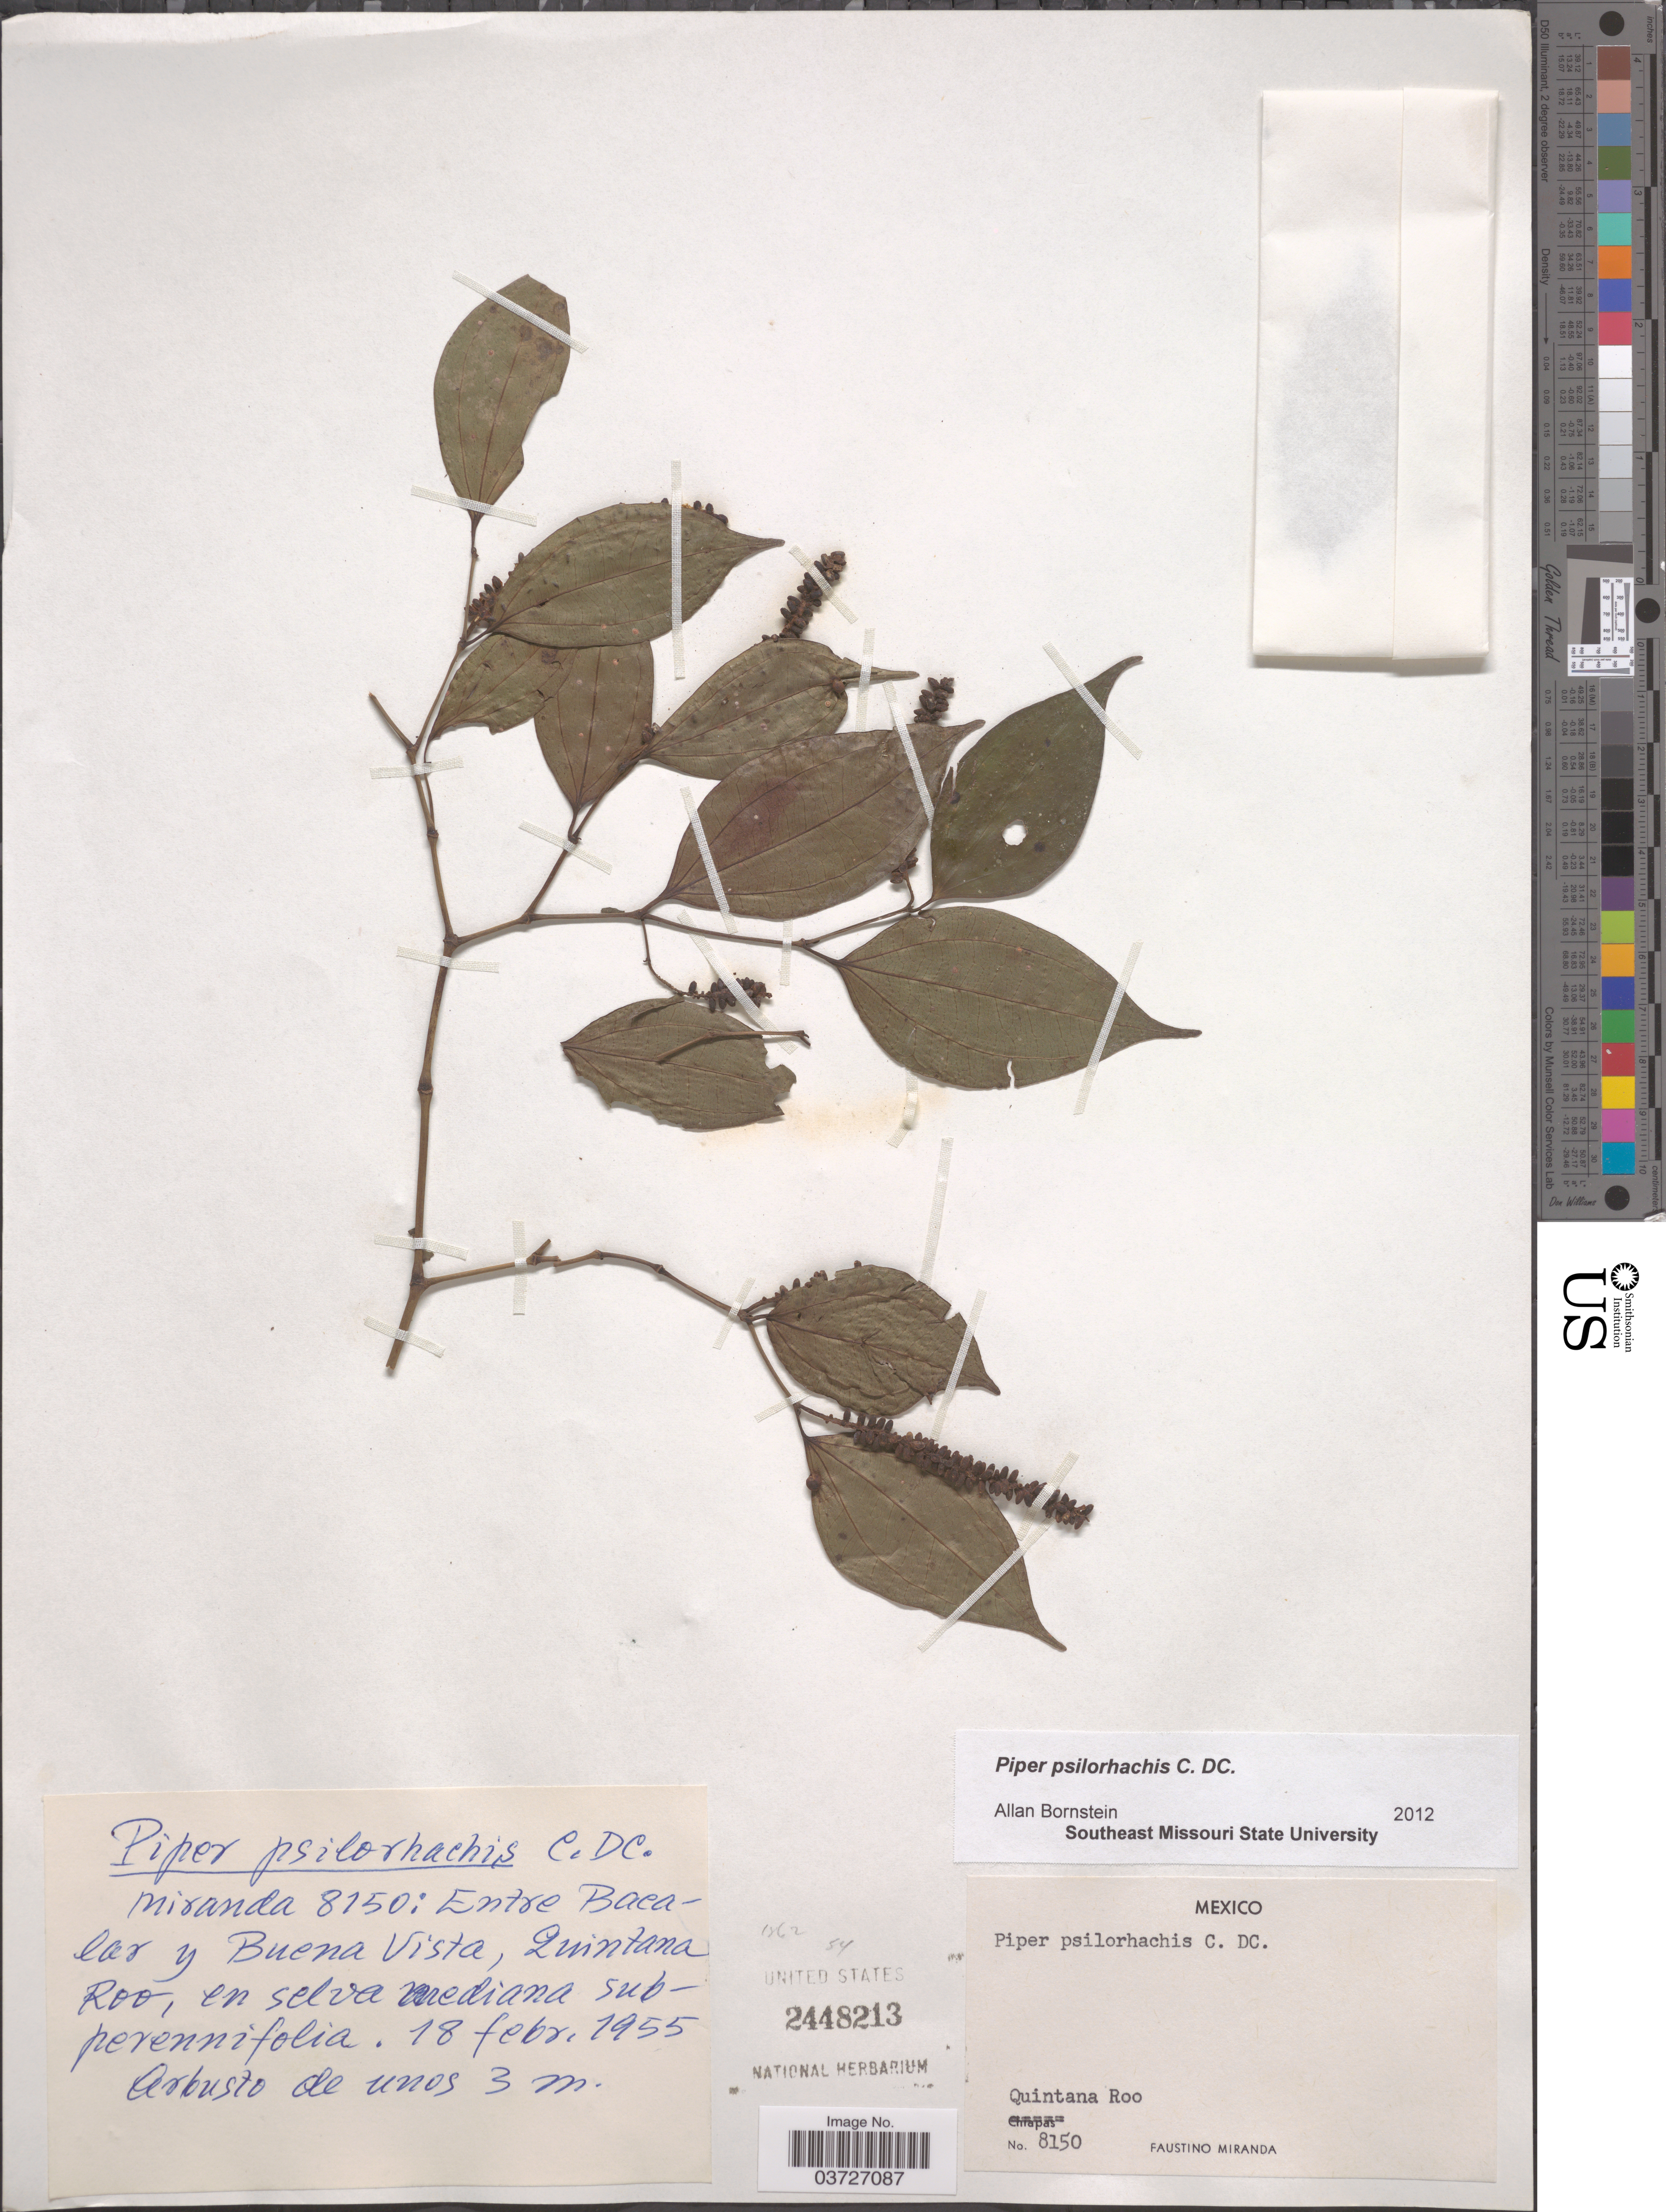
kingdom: Plantae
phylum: Tracheophyta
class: Magnoliopsida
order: Piperales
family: Piperaceae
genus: Piper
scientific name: Piper psilorhachis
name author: C. DC.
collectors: F. Miranda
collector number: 8150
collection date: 1955-02-18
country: Mexico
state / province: Quintana Roo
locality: Entre Bacalar y Buena Vista.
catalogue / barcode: US 2448213